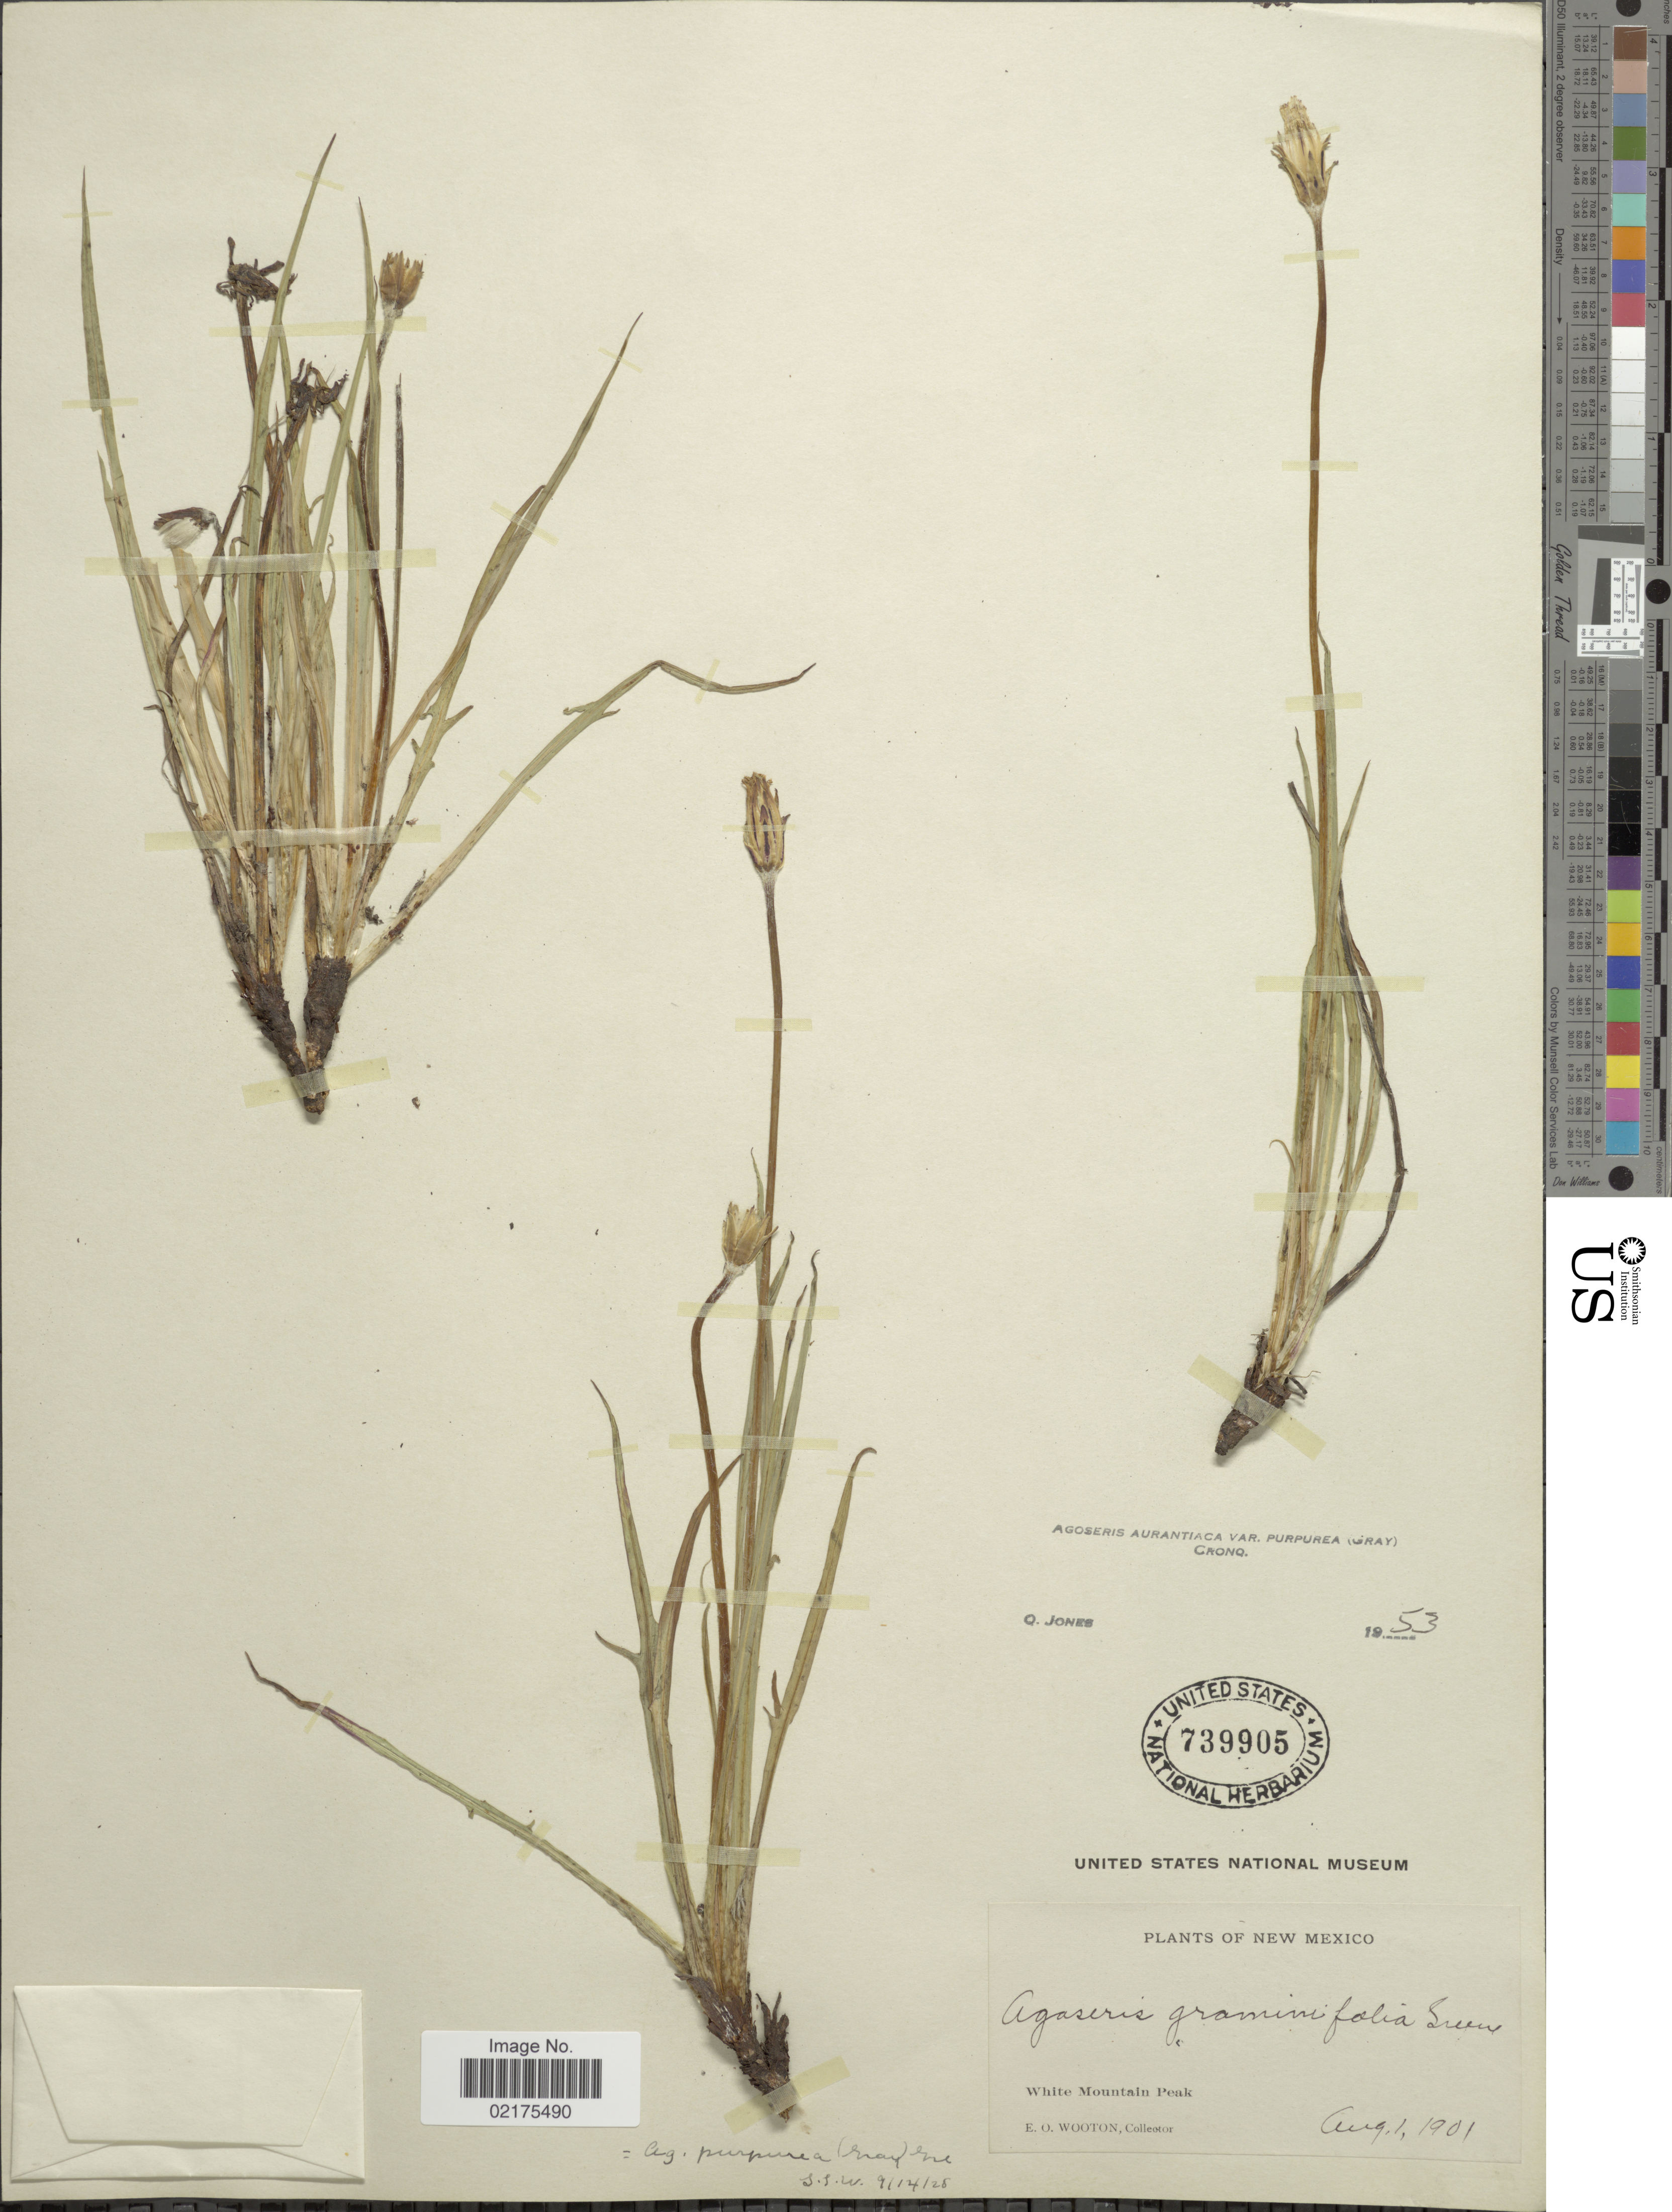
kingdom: Plantae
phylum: Tracheophyta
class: Magnoliopsida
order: Asterales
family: Asteraceae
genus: Agoseris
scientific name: Agoseris aurantiaca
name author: (Hook.) Greene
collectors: E. O. Wooton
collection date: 1901-08-01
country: United States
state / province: New Mexico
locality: White Mountain Peak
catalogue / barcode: US 739905